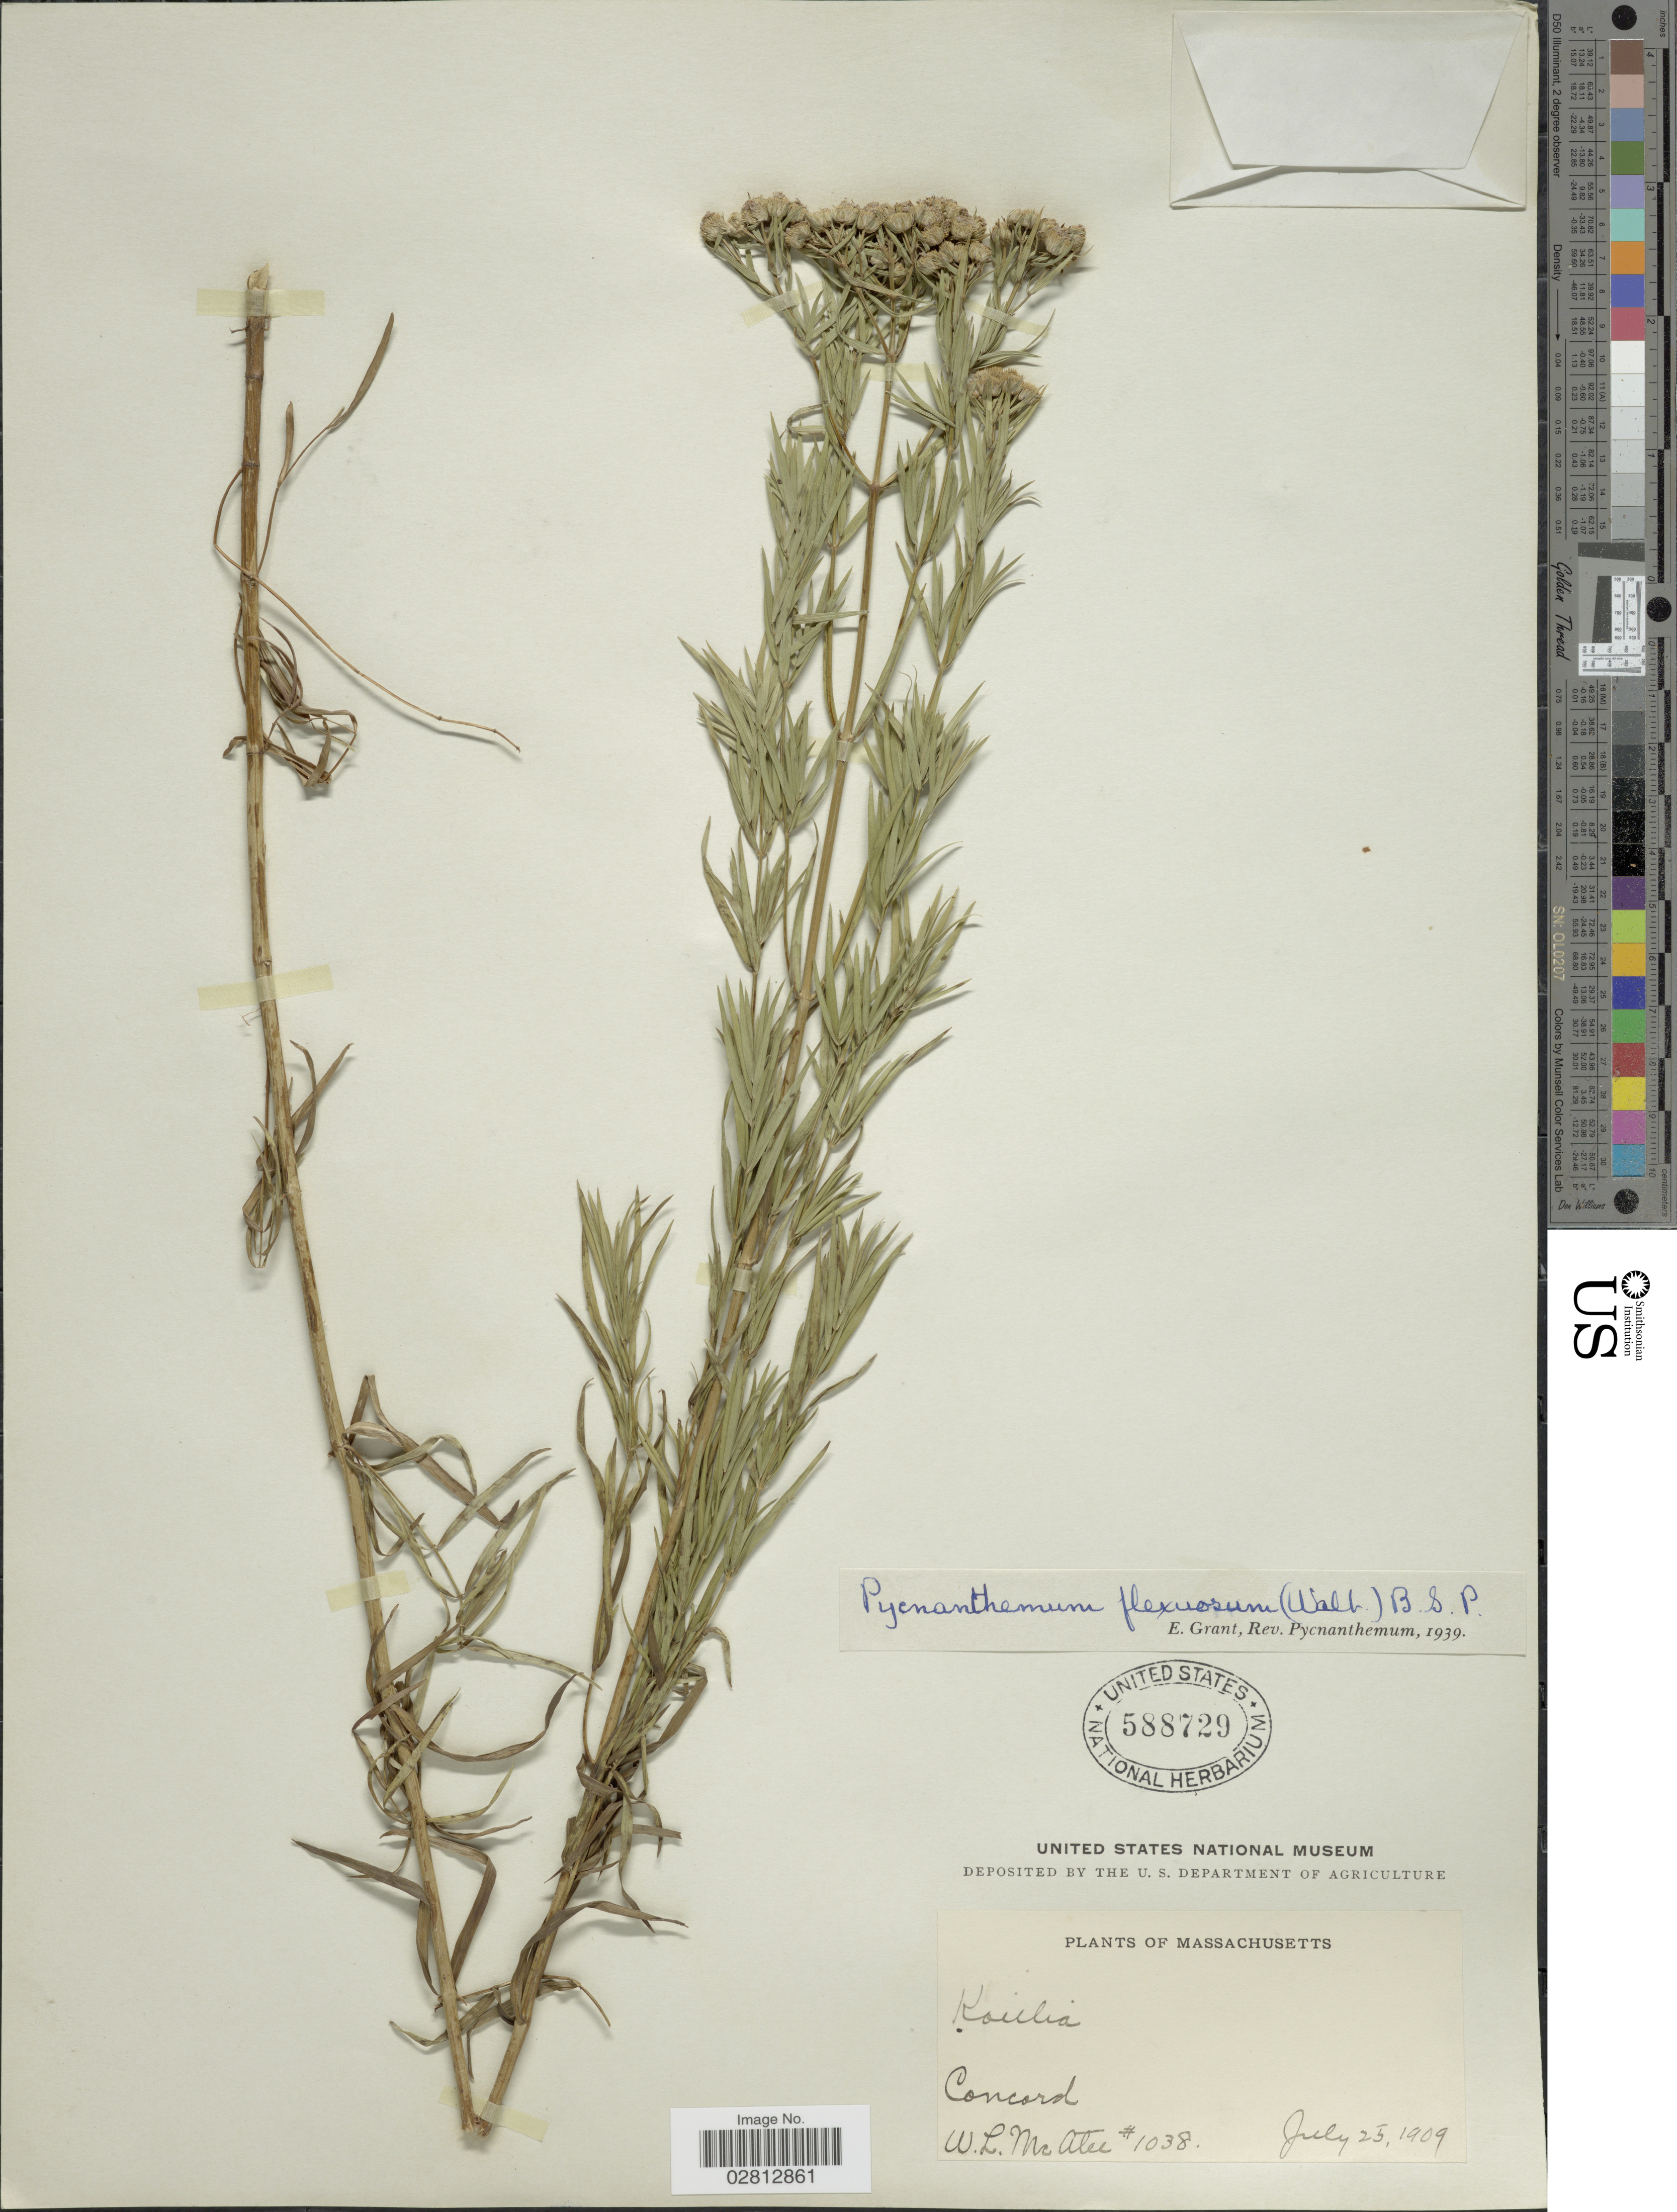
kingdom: Plantae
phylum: Tracheophyta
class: Magnoliopsida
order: Lamiales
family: Lamiaceae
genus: Pycnanthemum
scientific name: Pycnanthemum tenuifolium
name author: Schrad.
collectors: W. McAtee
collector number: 1038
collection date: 1909-07-25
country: United States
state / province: Massachusetts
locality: Concord.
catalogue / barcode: US 588729